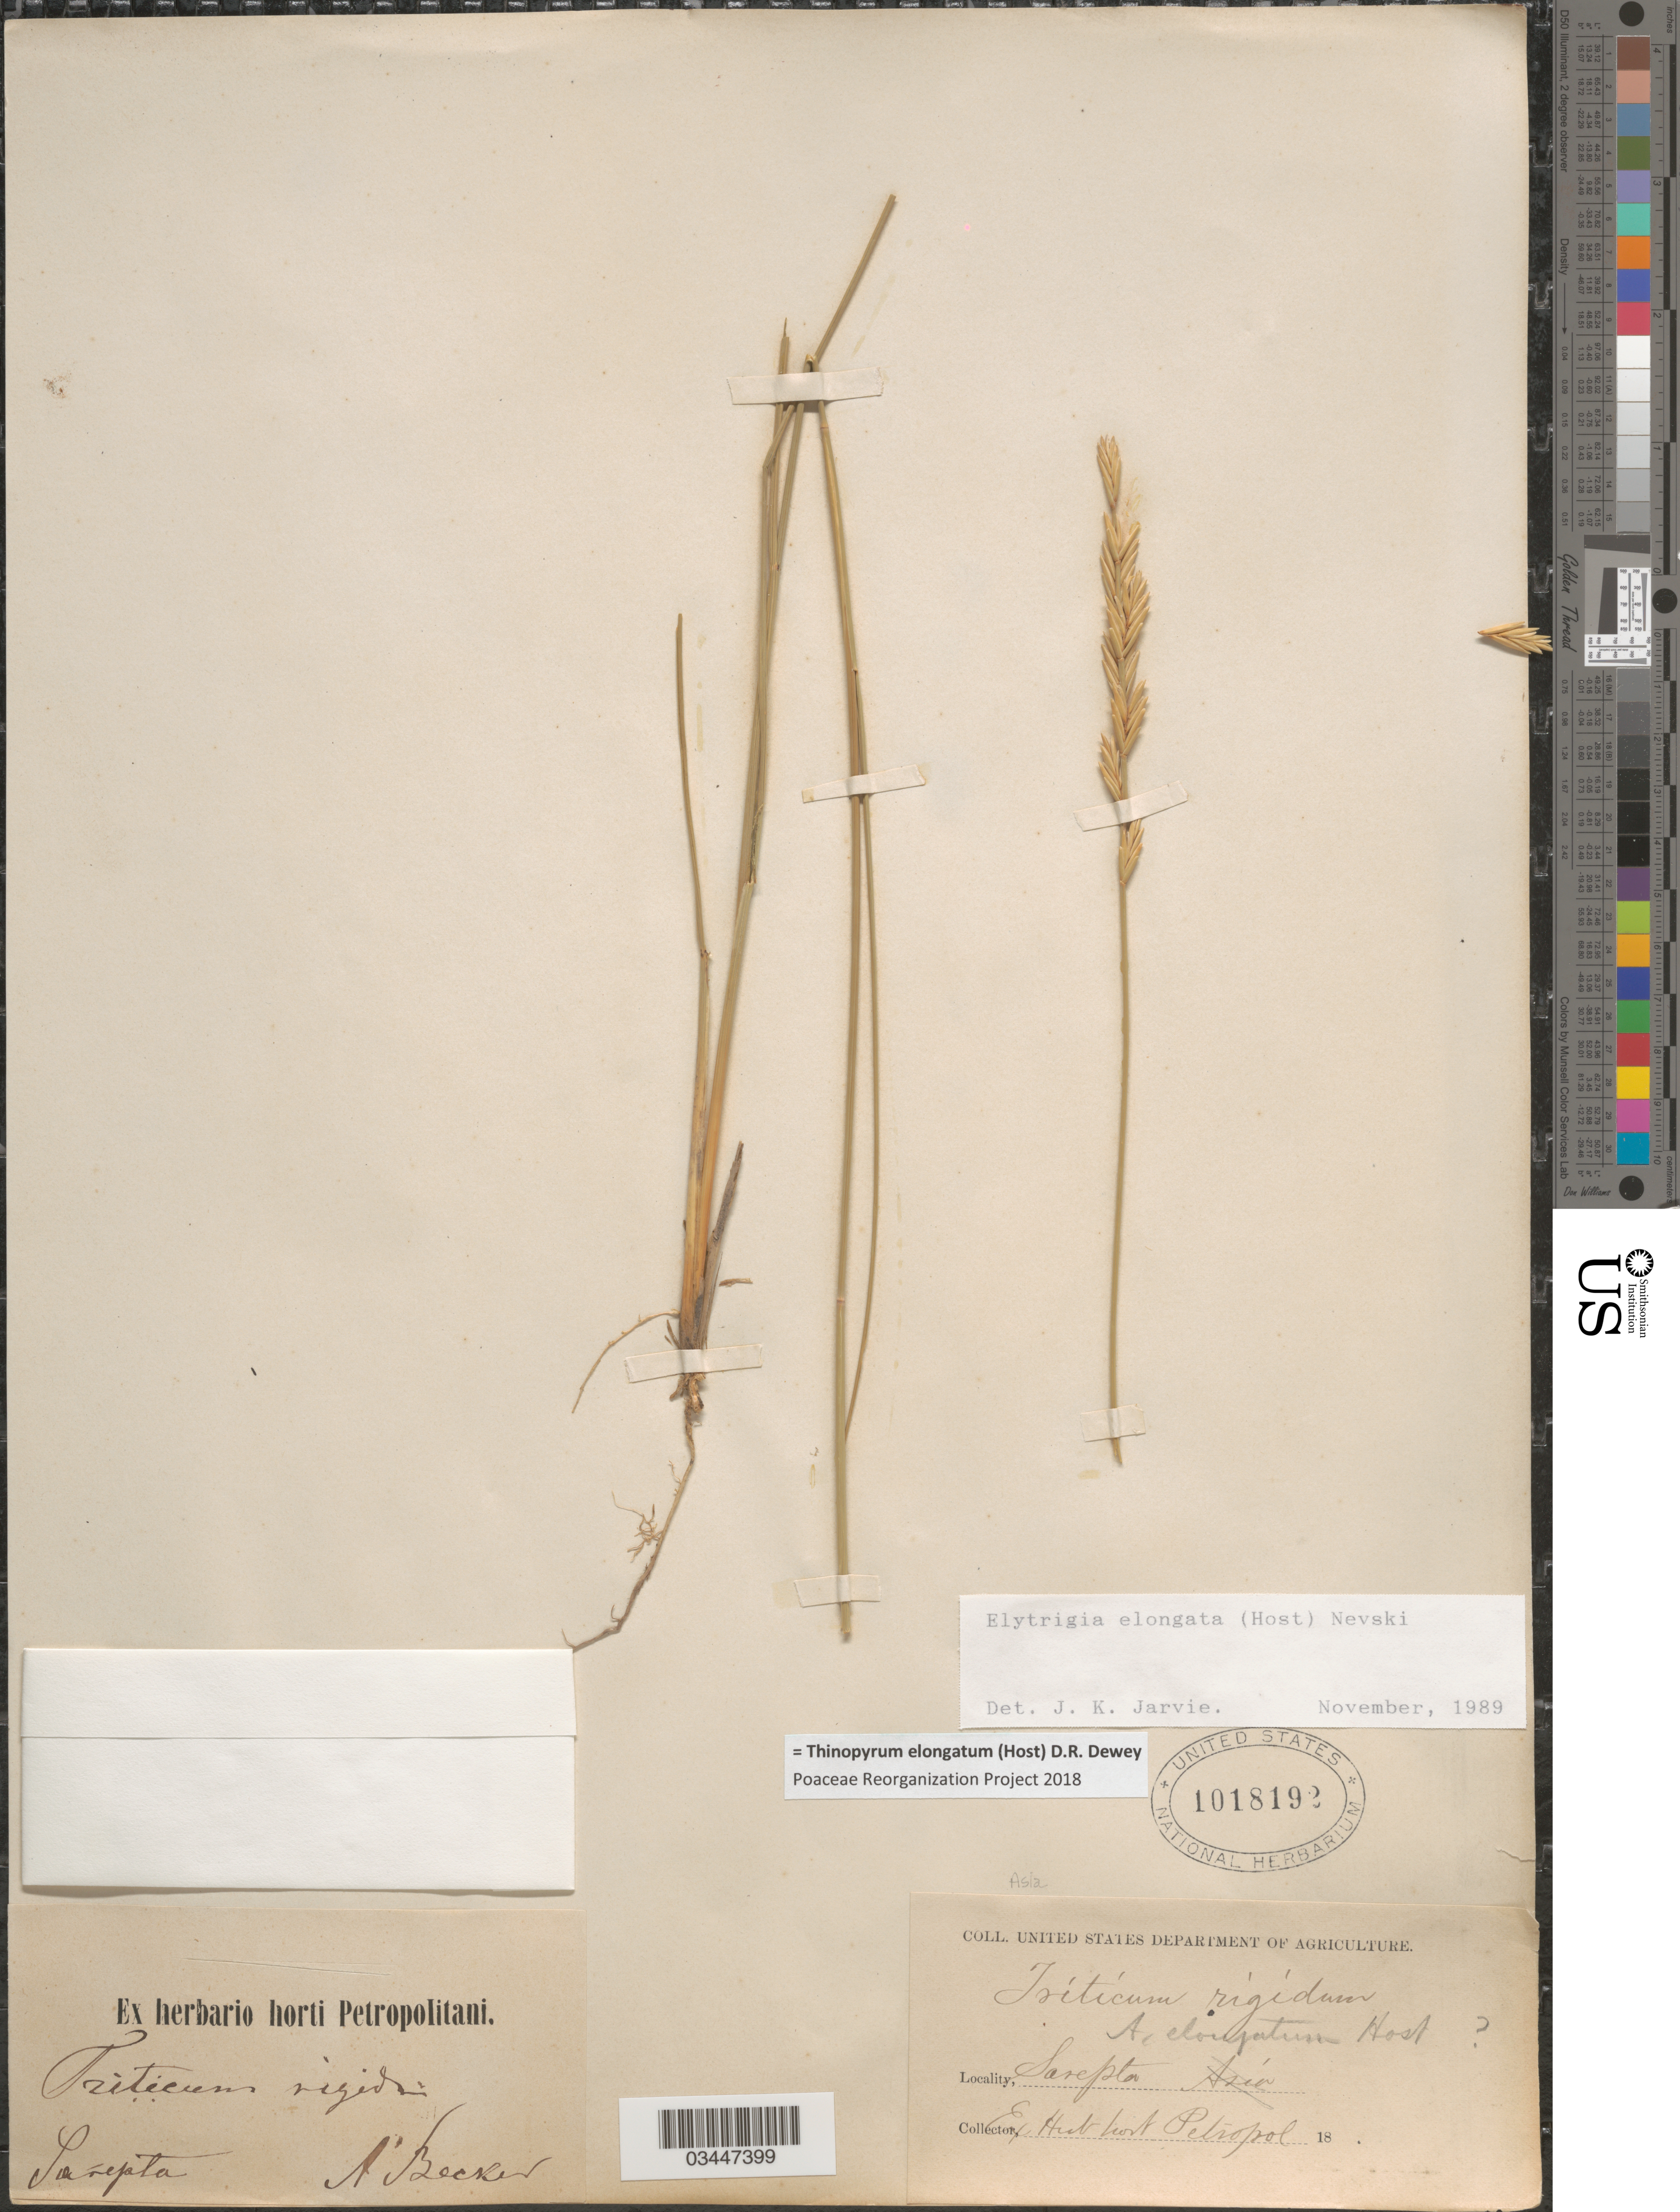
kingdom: Plantae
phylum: Tracheophyta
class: Liliopsida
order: Poales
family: Poaceae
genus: Thinopyrum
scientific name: Thinopyrum elongatum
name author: (Host) Barkworth & Dewey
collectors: A. Becker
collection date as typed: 18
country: Russian Federation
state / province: Volgograd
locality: Sarepta.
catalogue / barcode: US 1018192